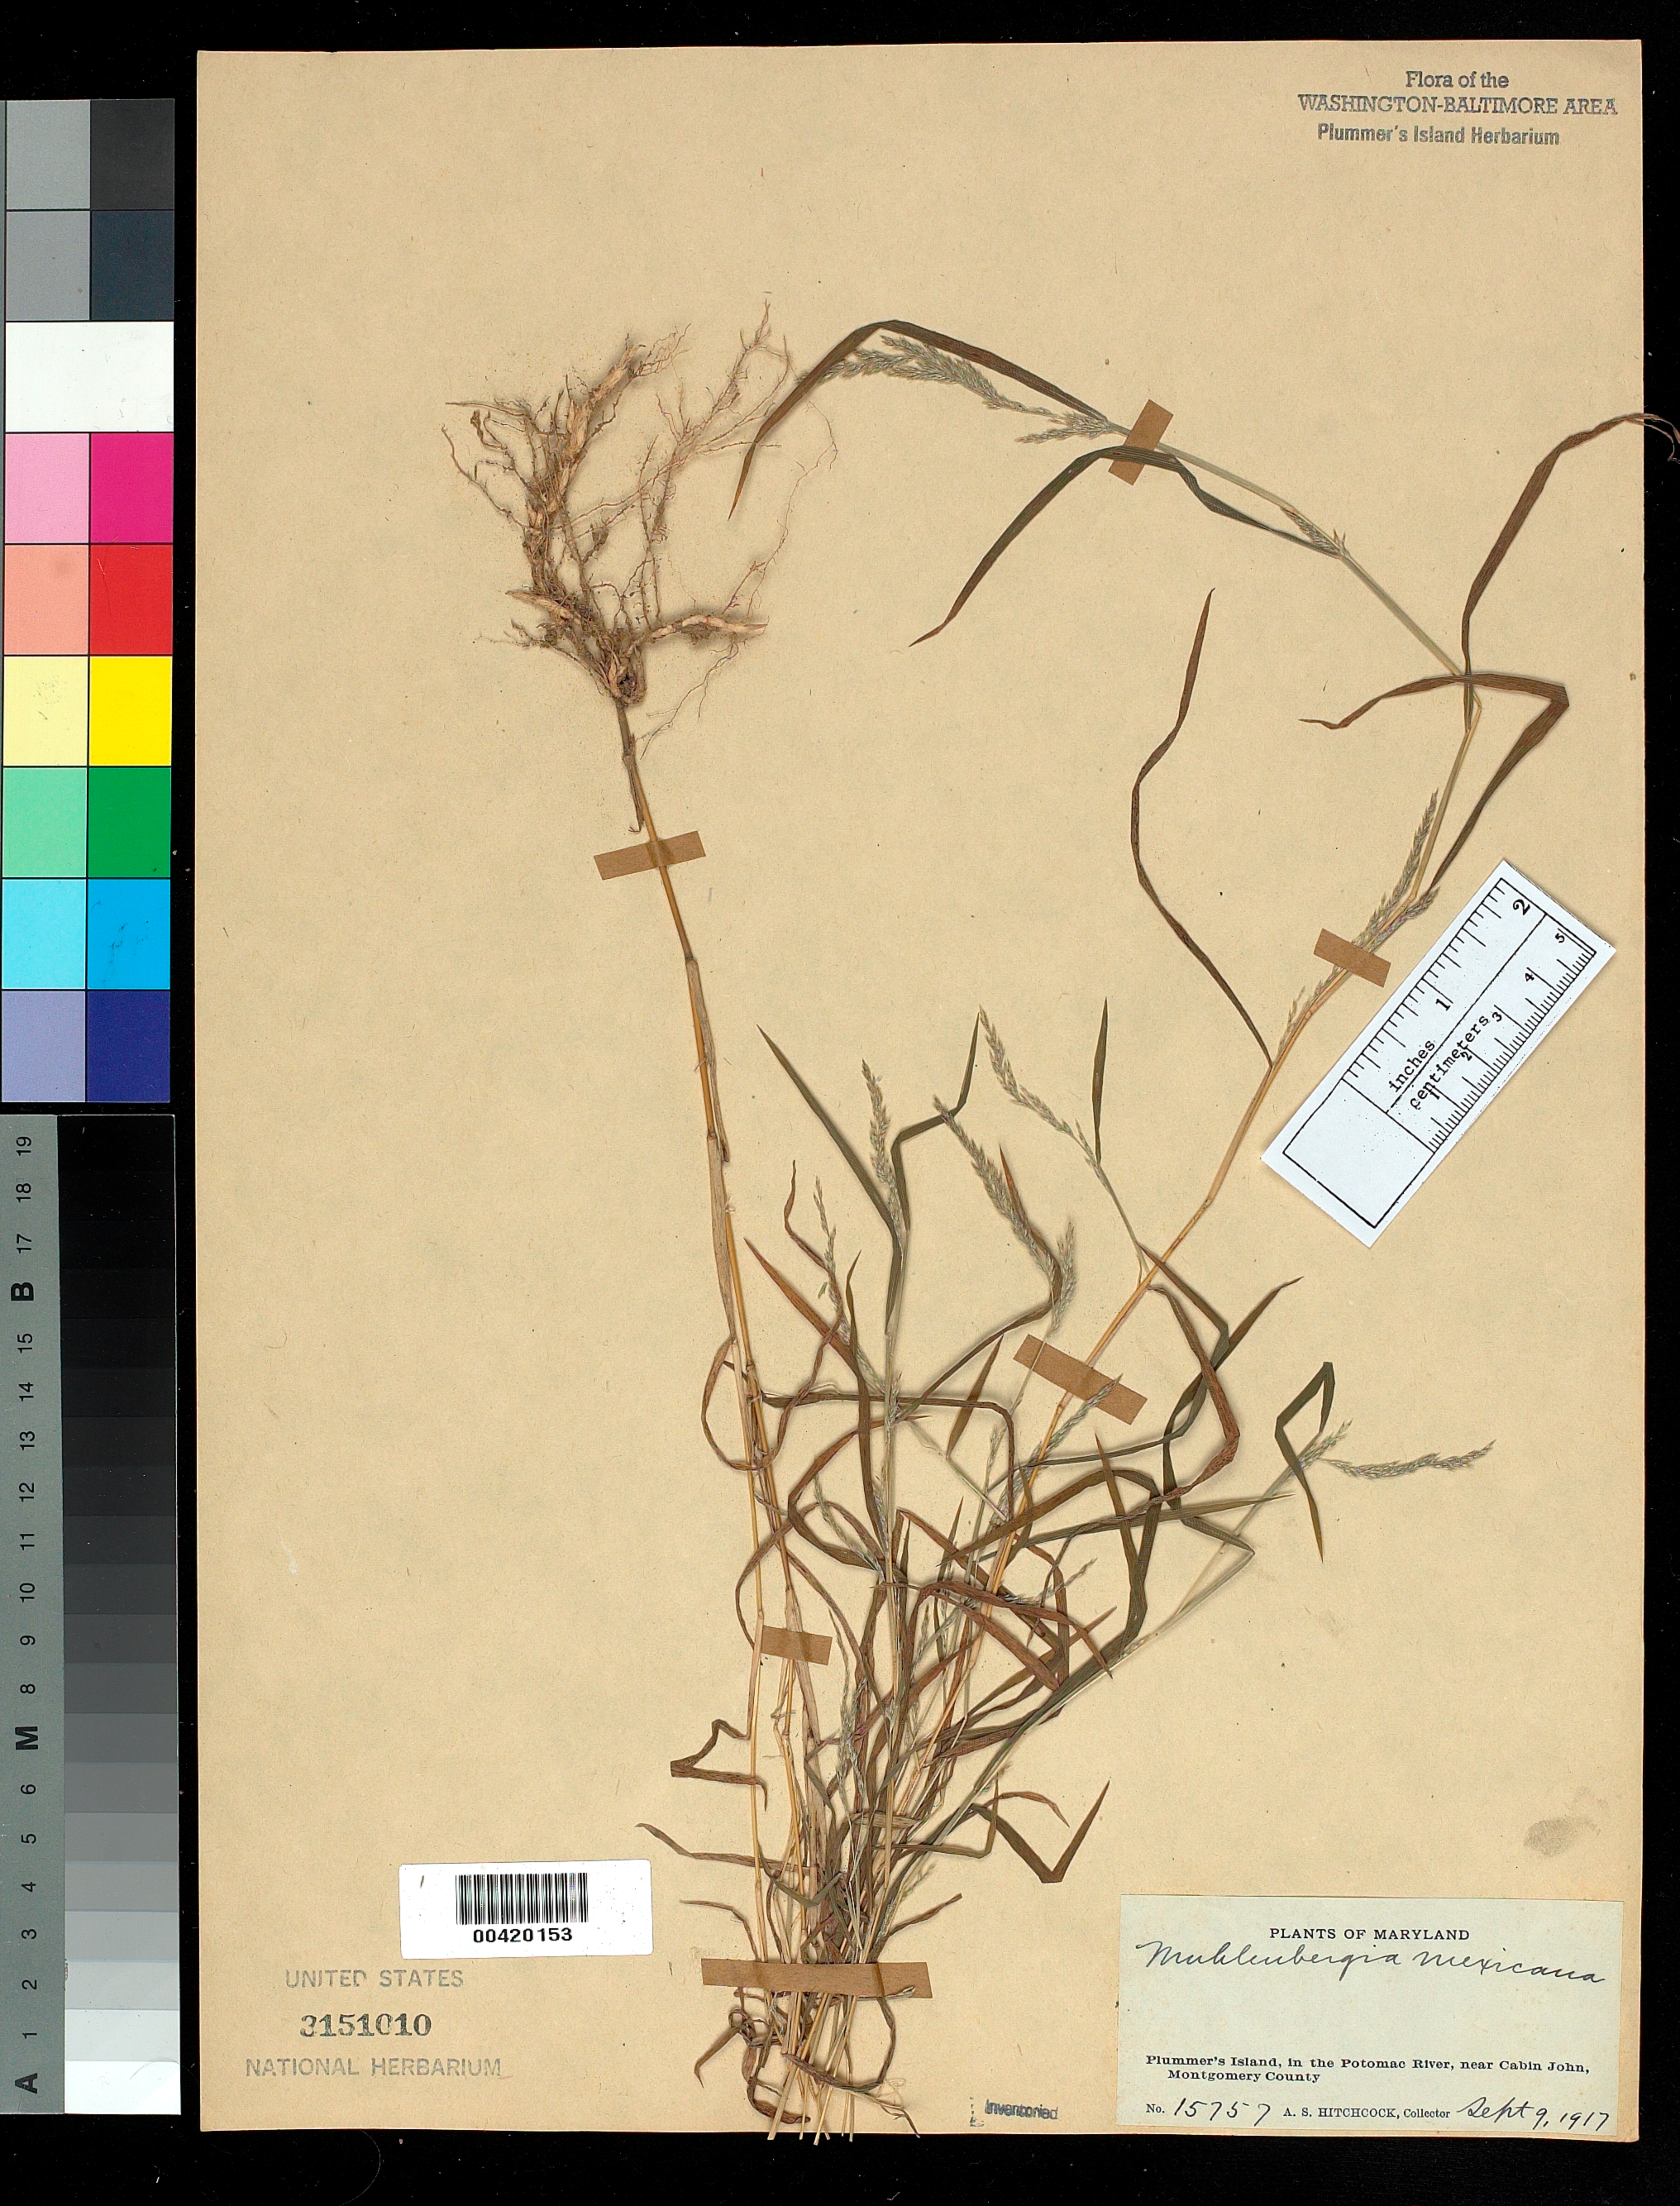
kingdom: Plantae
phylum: Tracheophyta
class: Liliopsida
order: Poales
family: Poaceae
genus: Muhlenbergia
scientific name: Muhlenbergia frondosa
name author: (Poir.) Fernald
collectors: A. S. Hitchcock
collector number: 15757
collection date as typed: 09 Sep 1917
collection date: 1917-09-09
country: United States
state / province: Maryland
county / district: Montgomery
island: Plummers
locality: Plummer's Island C. & O. Canal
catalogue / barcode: US 3151010